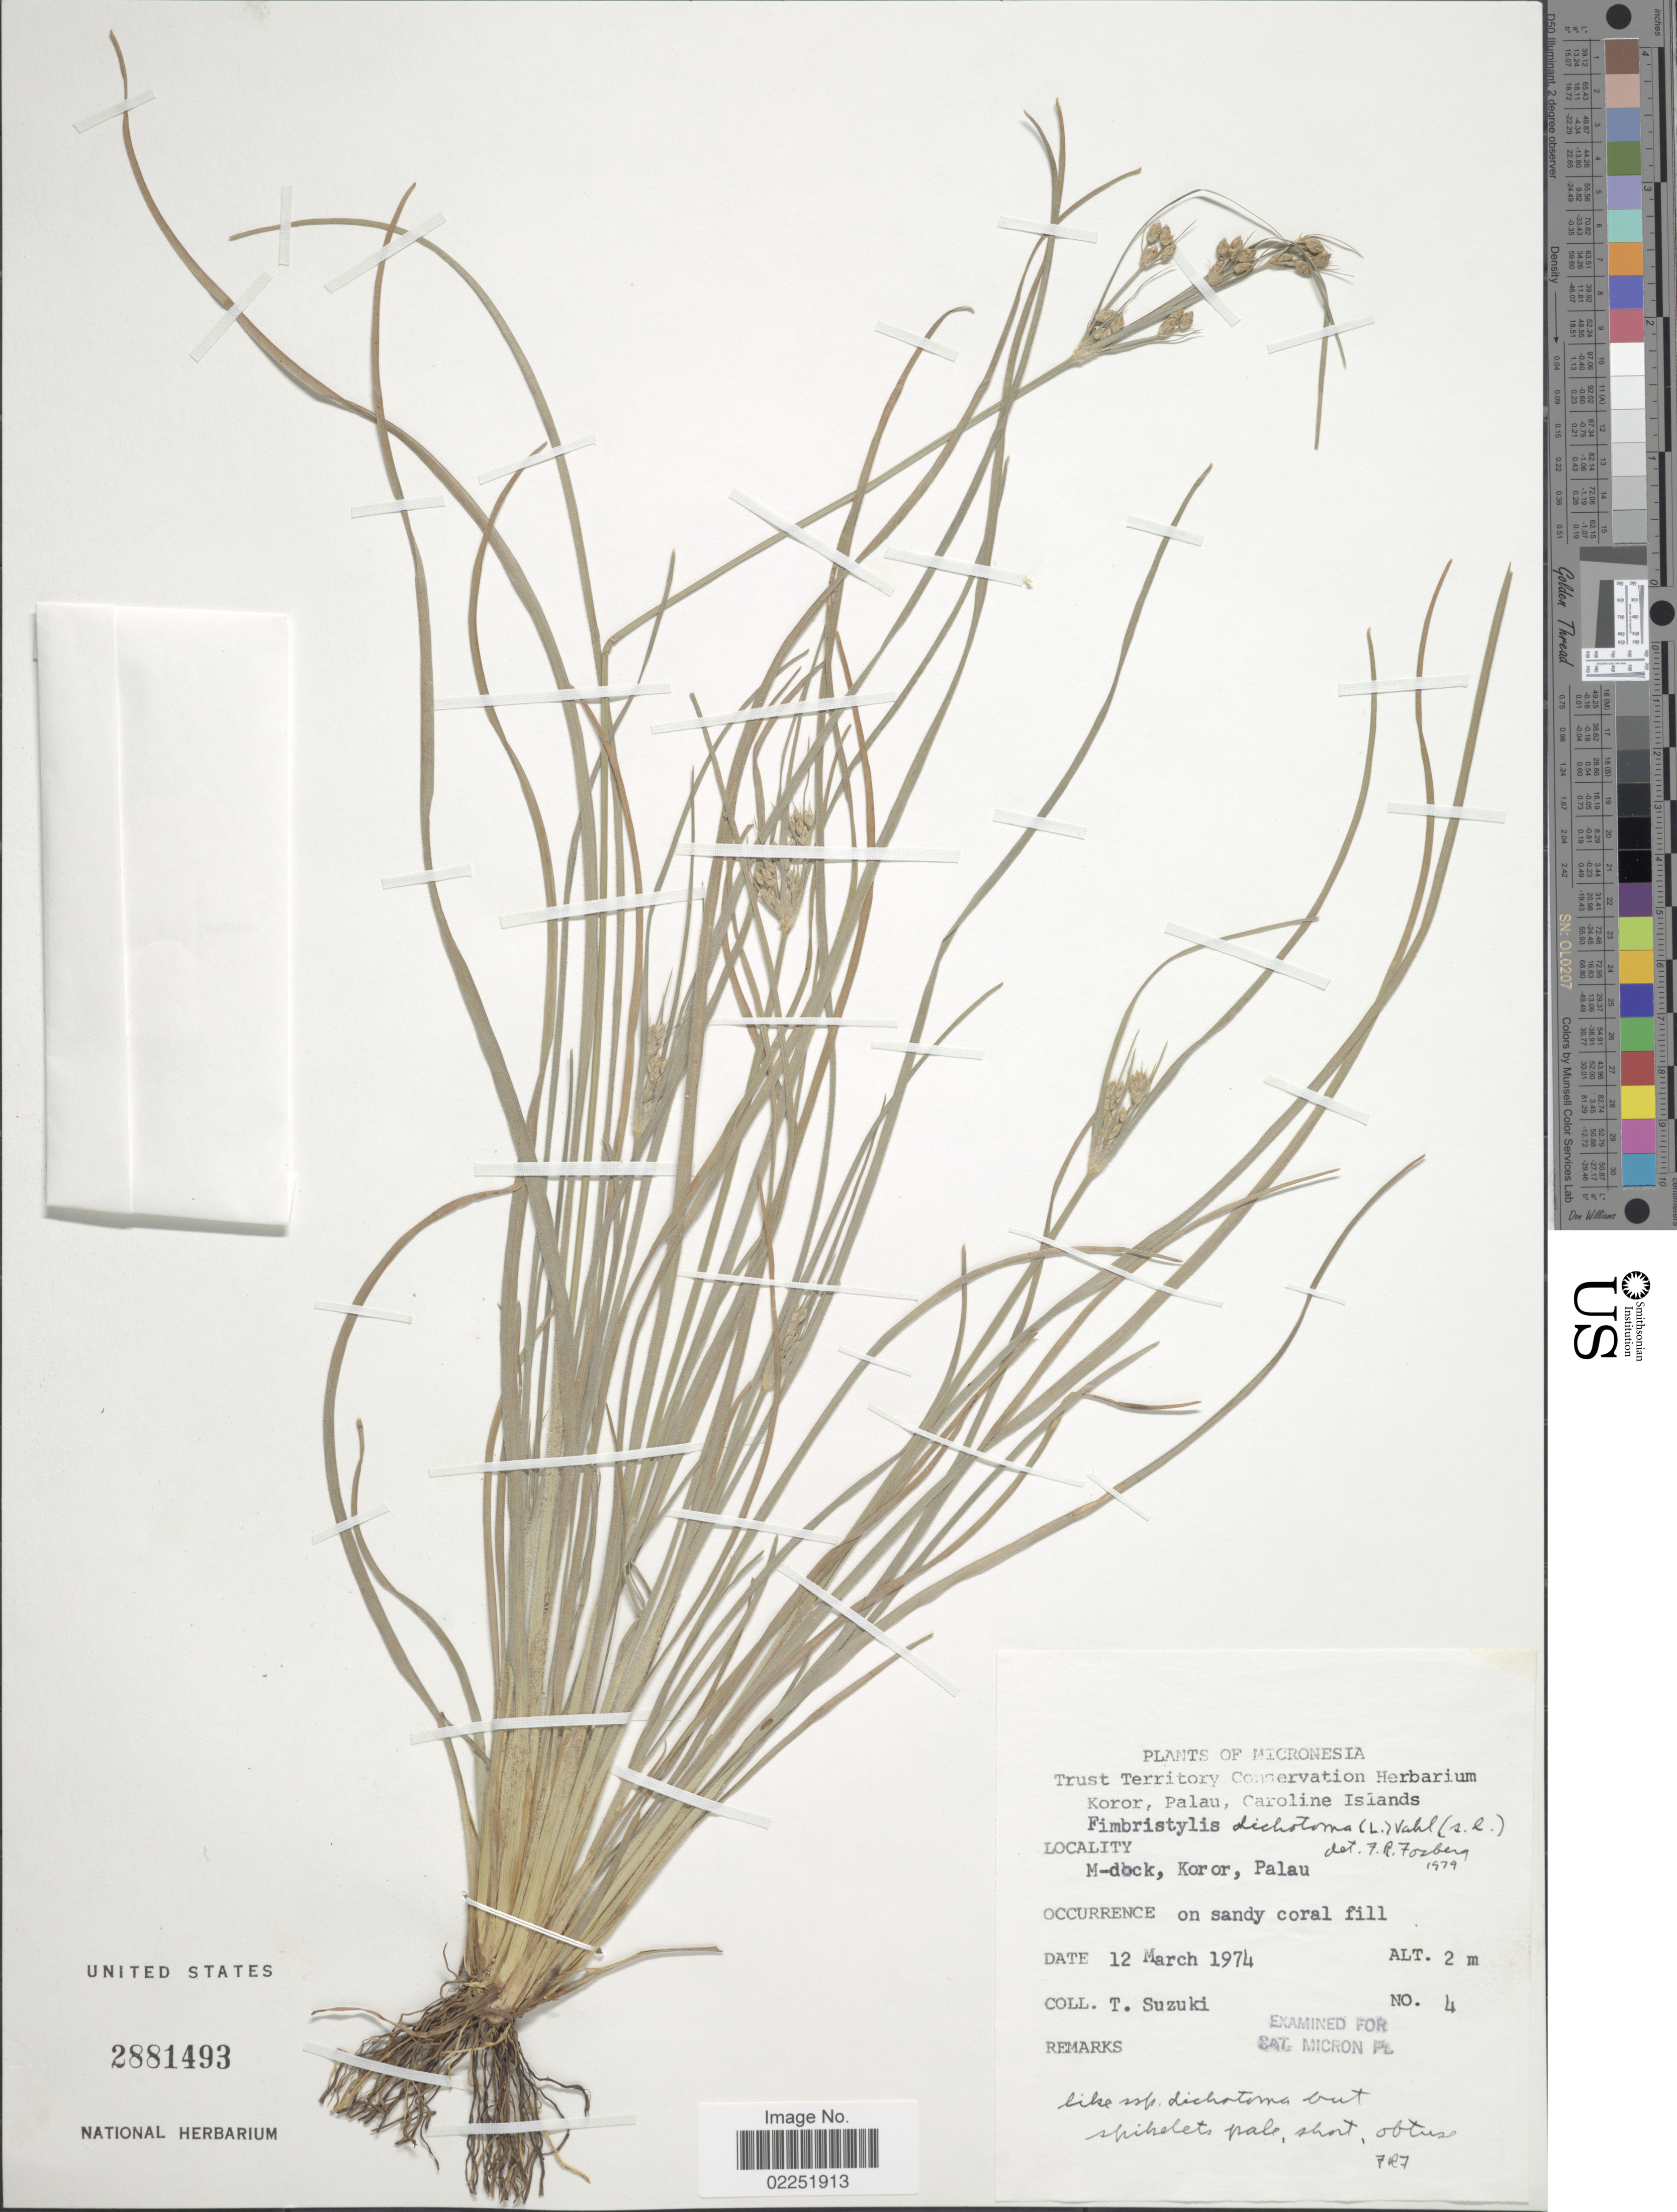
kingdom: Plantae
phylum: Tracheophyta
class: Liliopsida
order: Poales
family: Cyperaceae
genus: Fimbristylis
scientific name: Fimbristylis dichotoma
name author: (L.) Vahl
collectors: T. Suzuki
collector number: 4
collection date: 1974-03-12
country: Palau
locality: M-dock, Koror, Palau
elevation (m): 2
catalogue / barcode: US 2881493